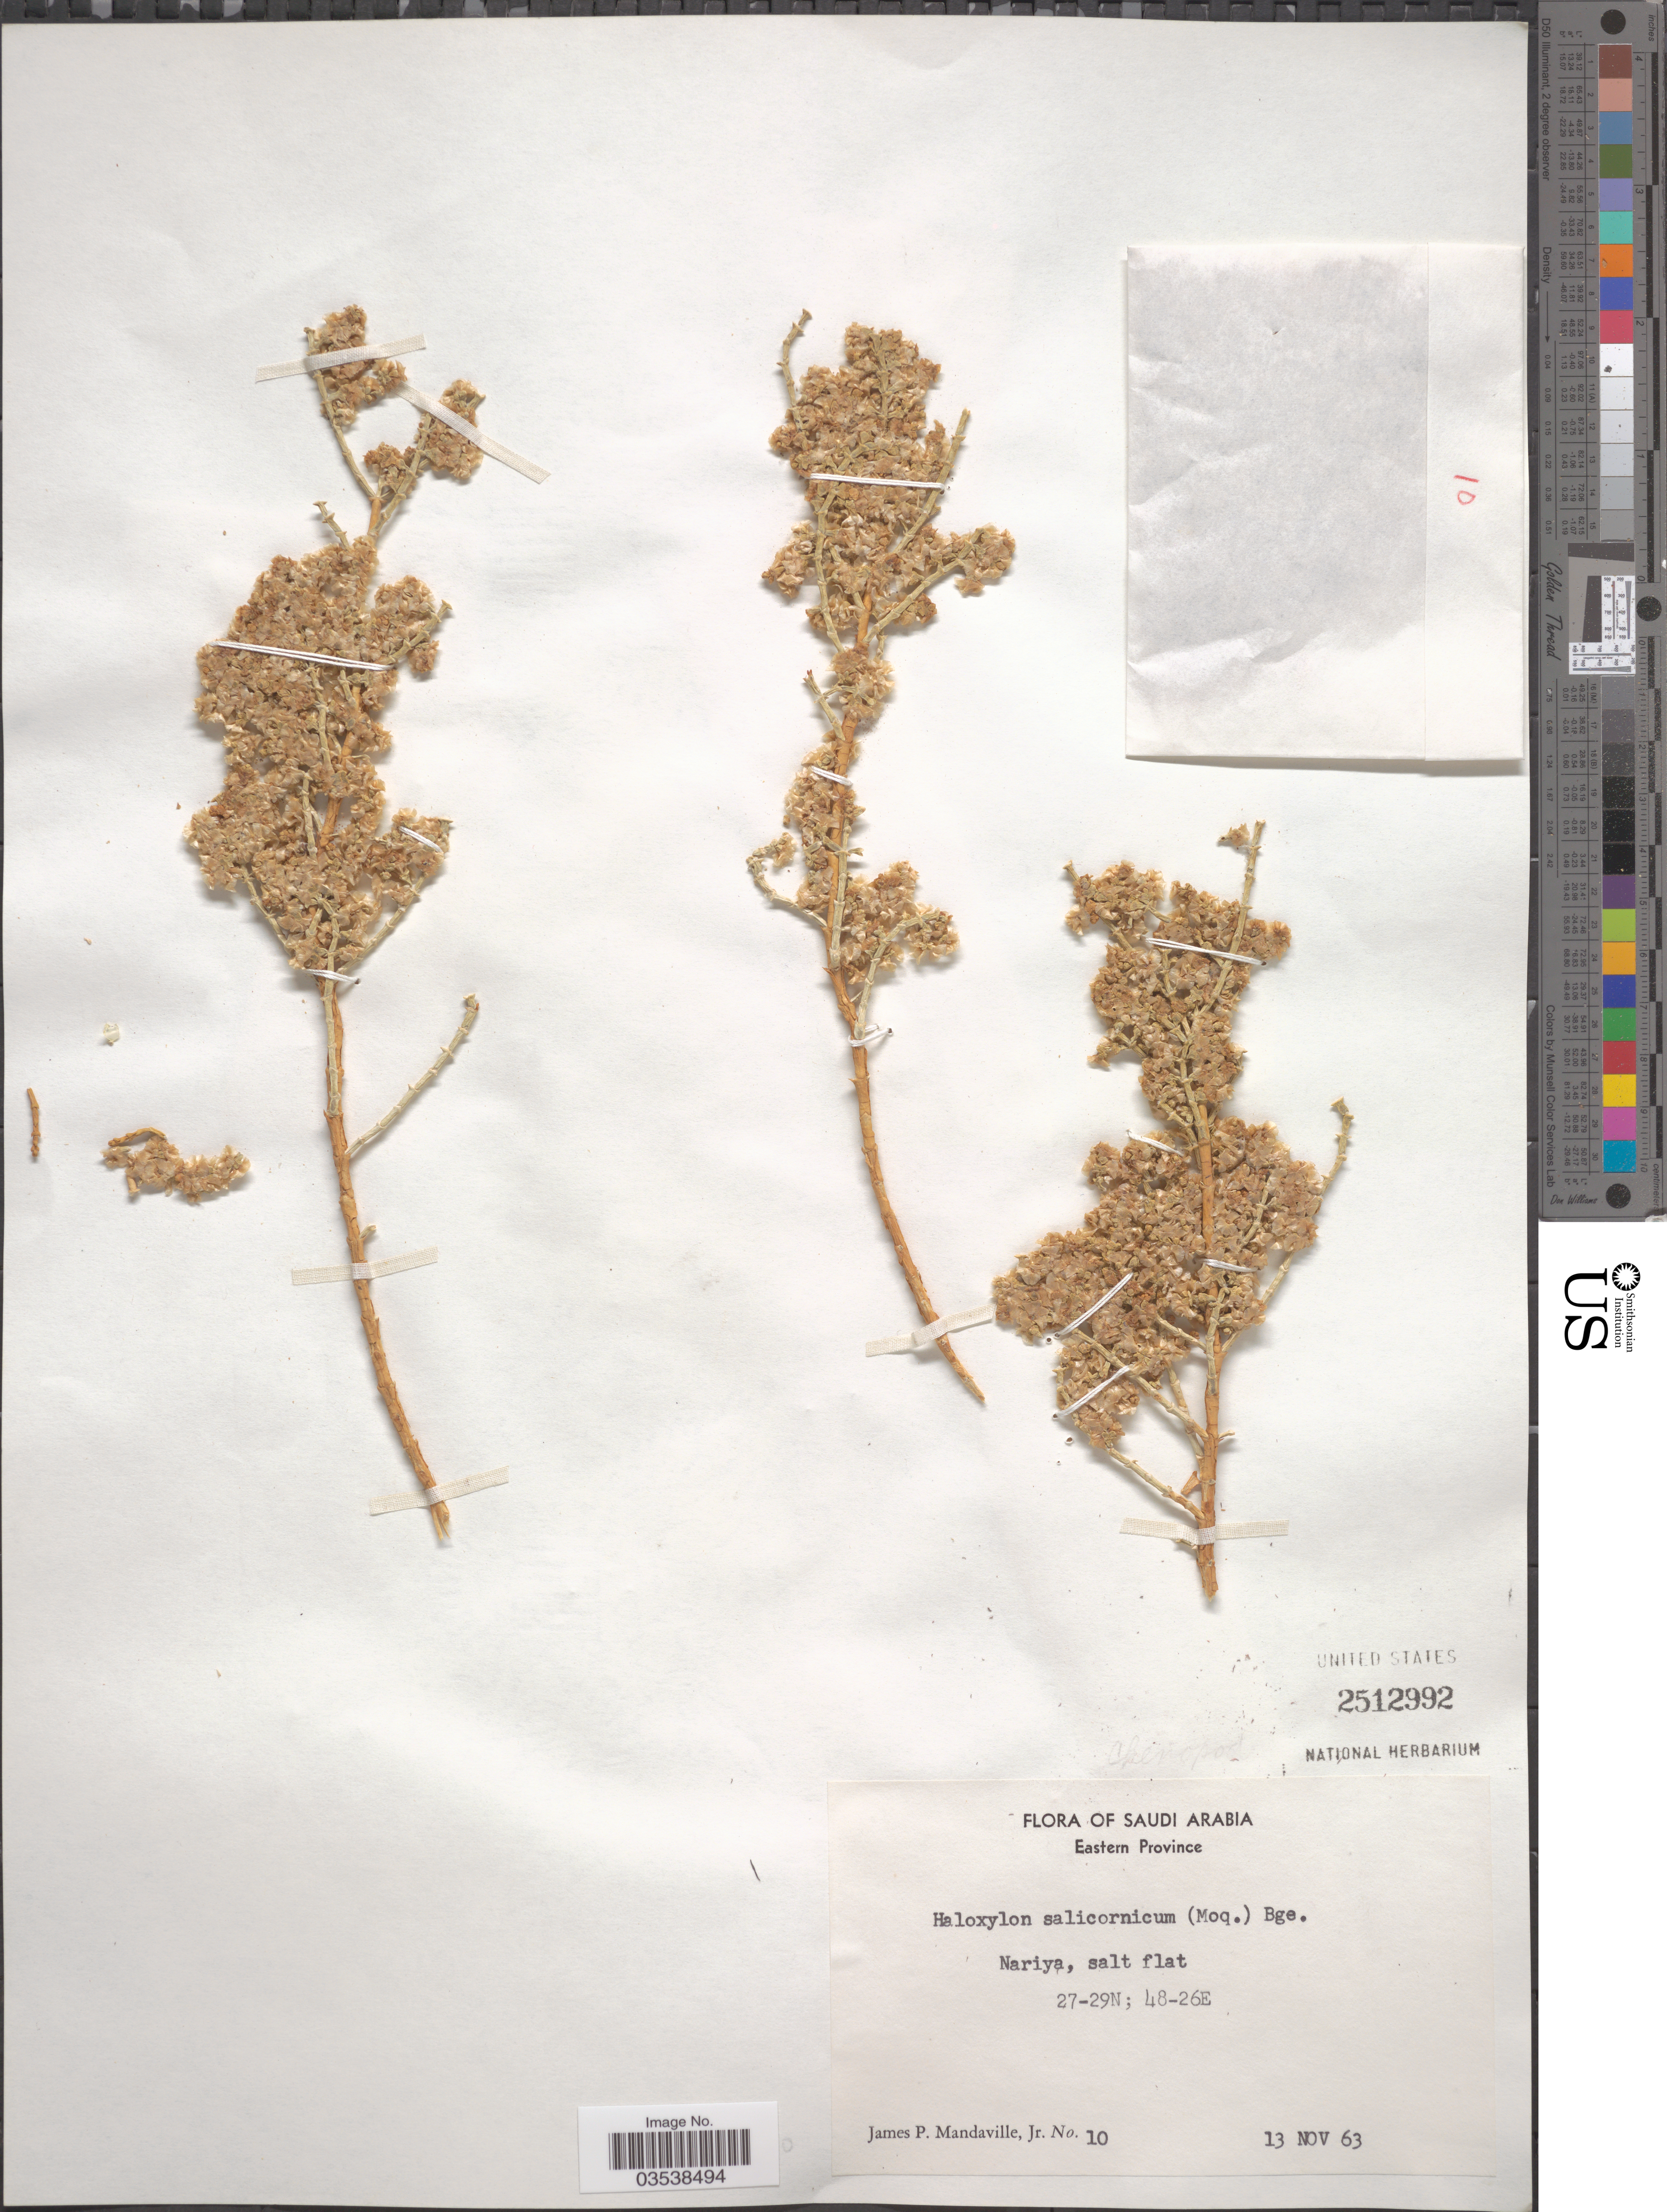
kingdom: Plantae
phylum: Tracheophyta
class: Magnoliopsida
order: Caryophyllales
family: Amaranthaceae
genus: Haloxylon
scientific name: Haloxylon salicornicum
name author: (Moq.) Bunge ex Boiss.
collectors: J. Mandaville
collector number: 10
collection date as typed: Transcribed d/m/y: 13/11/63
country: Saudi Arabia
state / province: Ash Sharqiyah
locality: Eastern Province. Nariya.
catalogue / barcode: US 2512992